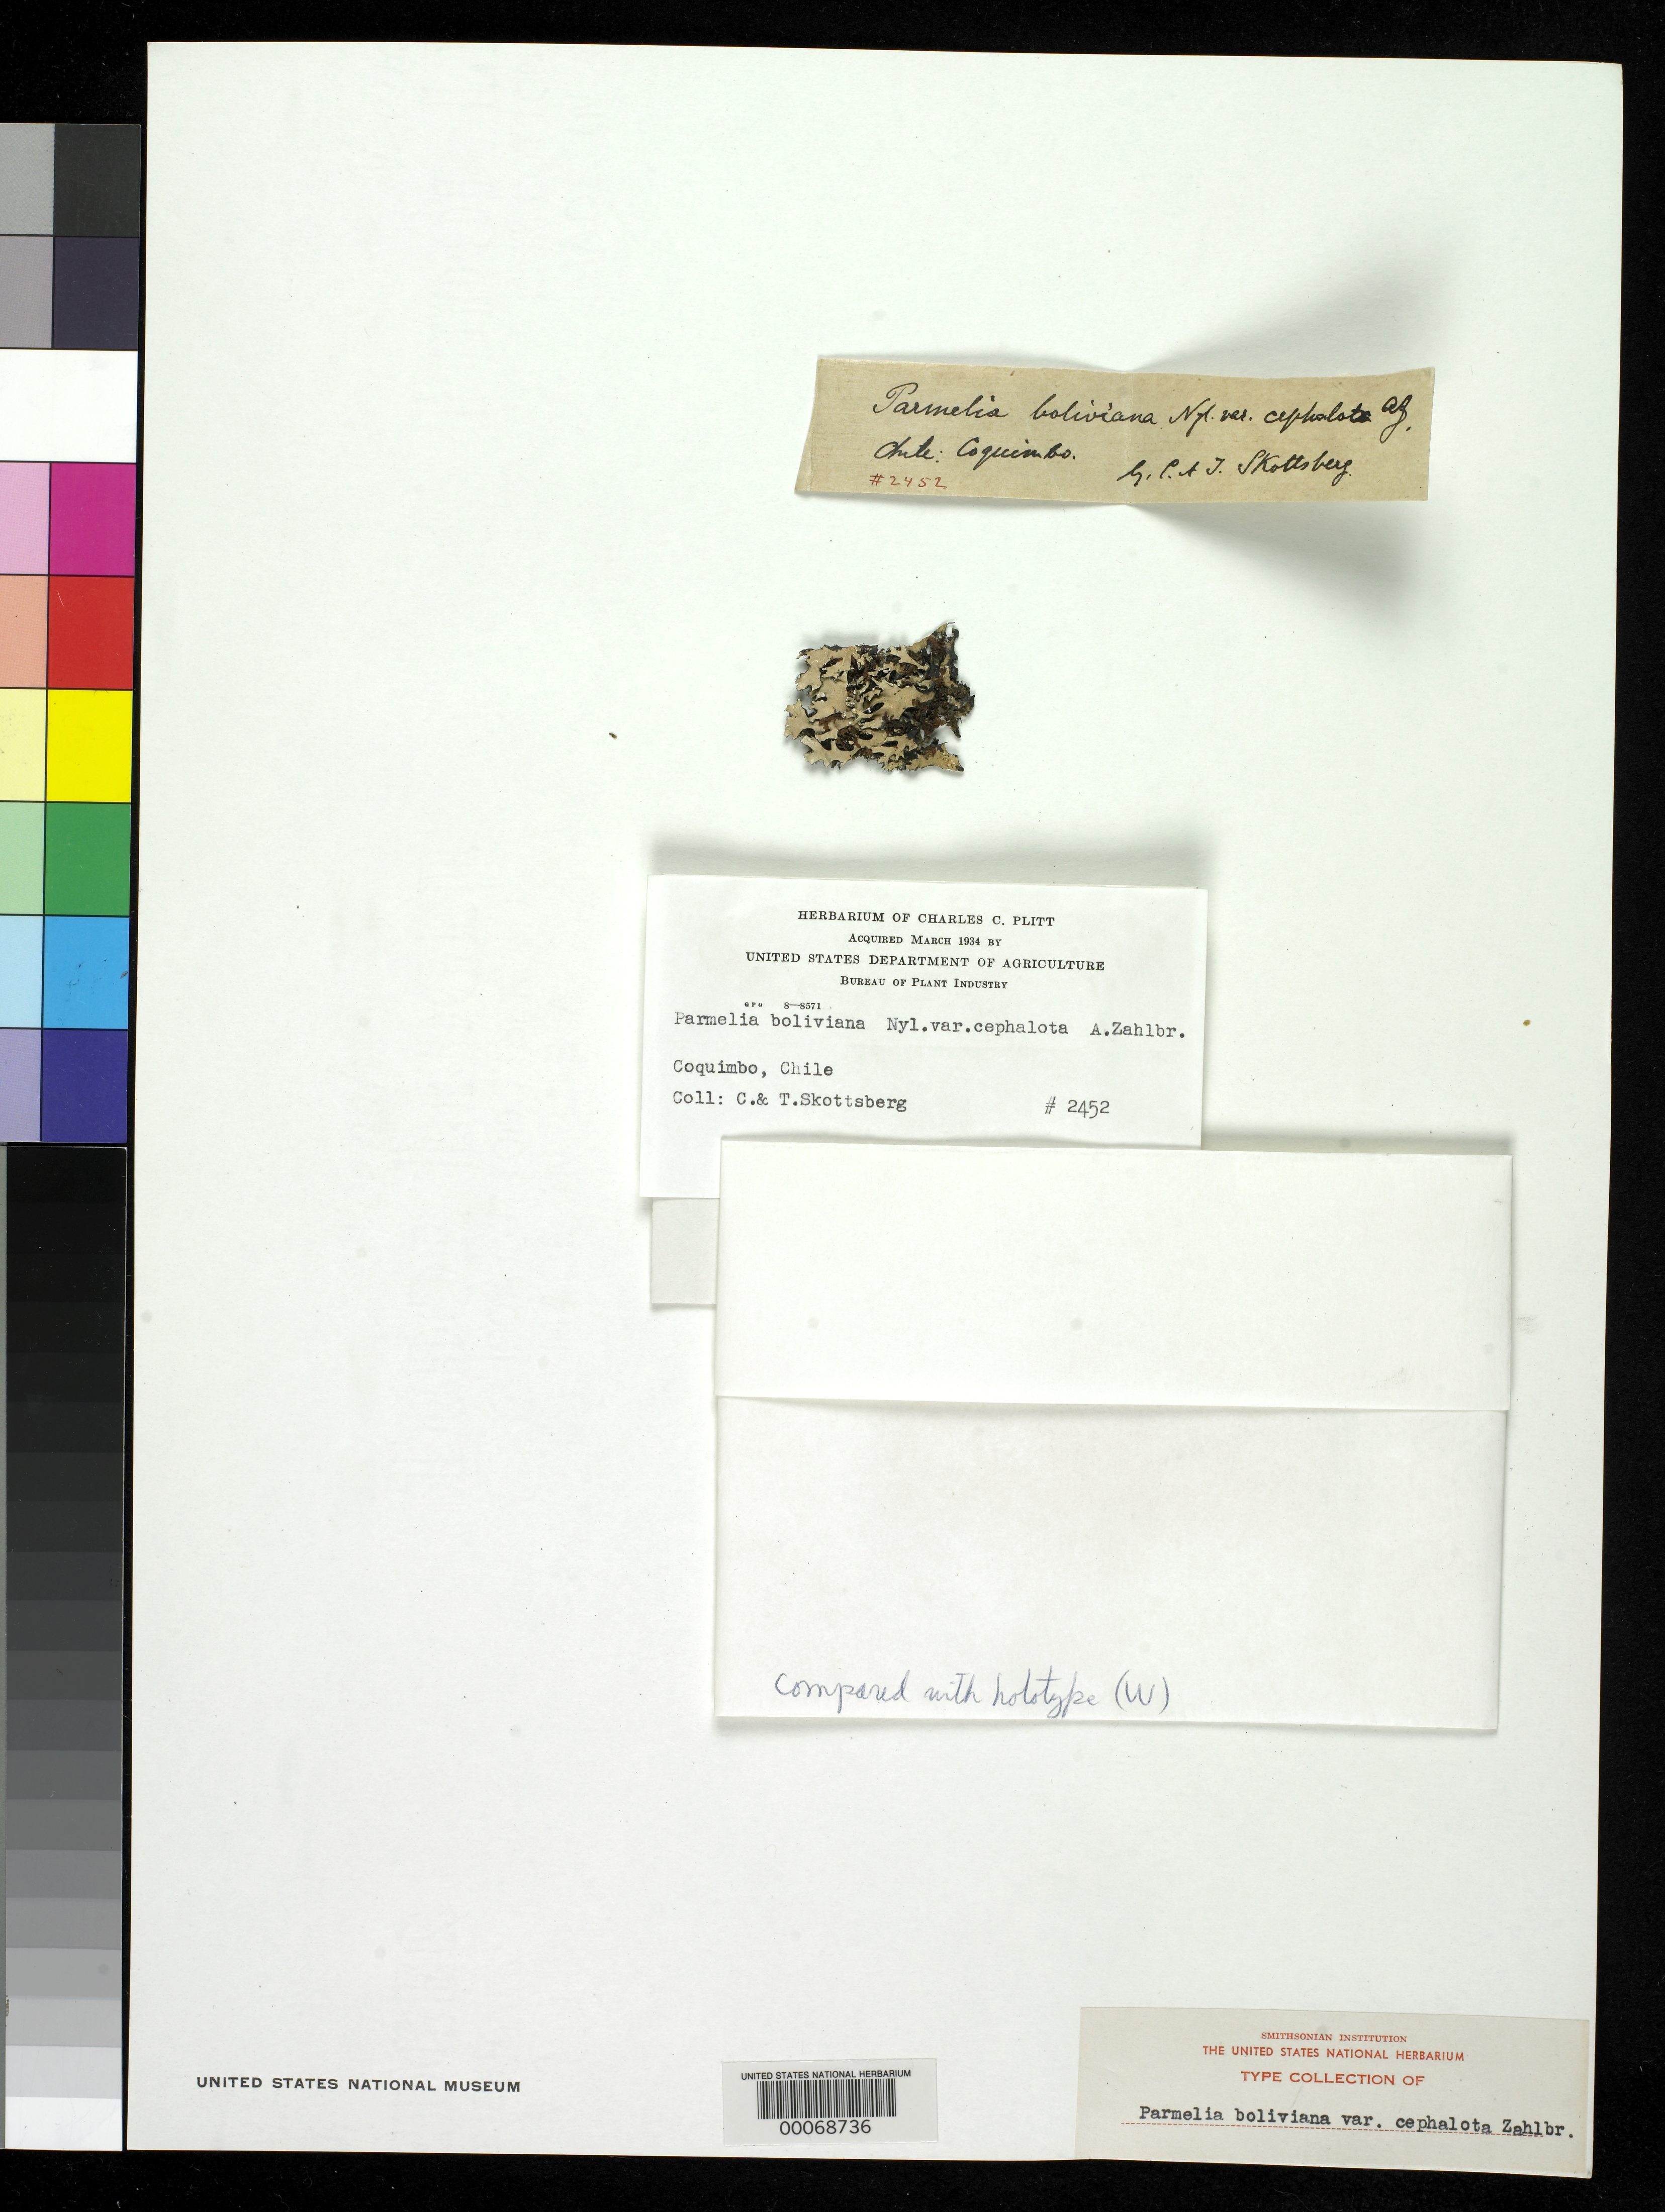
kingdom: Fungi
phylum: Ascomycota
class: Lecanoromycetes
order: Lecanorales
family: Parmeliaceae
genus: Parmelia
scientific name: Parmelia boliviana var. cephalota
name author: Zahlbr.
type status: Isotype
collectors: C. Skottsberg & I. Skottsberg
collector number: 2452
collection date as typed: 1916 to -- --- 1917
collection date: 1916/1917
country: Chile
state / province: Magallanes y de la Antártica Chilena (XII)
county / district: Tierra del Fuego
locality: Loma Frai Jorge, Coquimbo, Juan Fernandez.